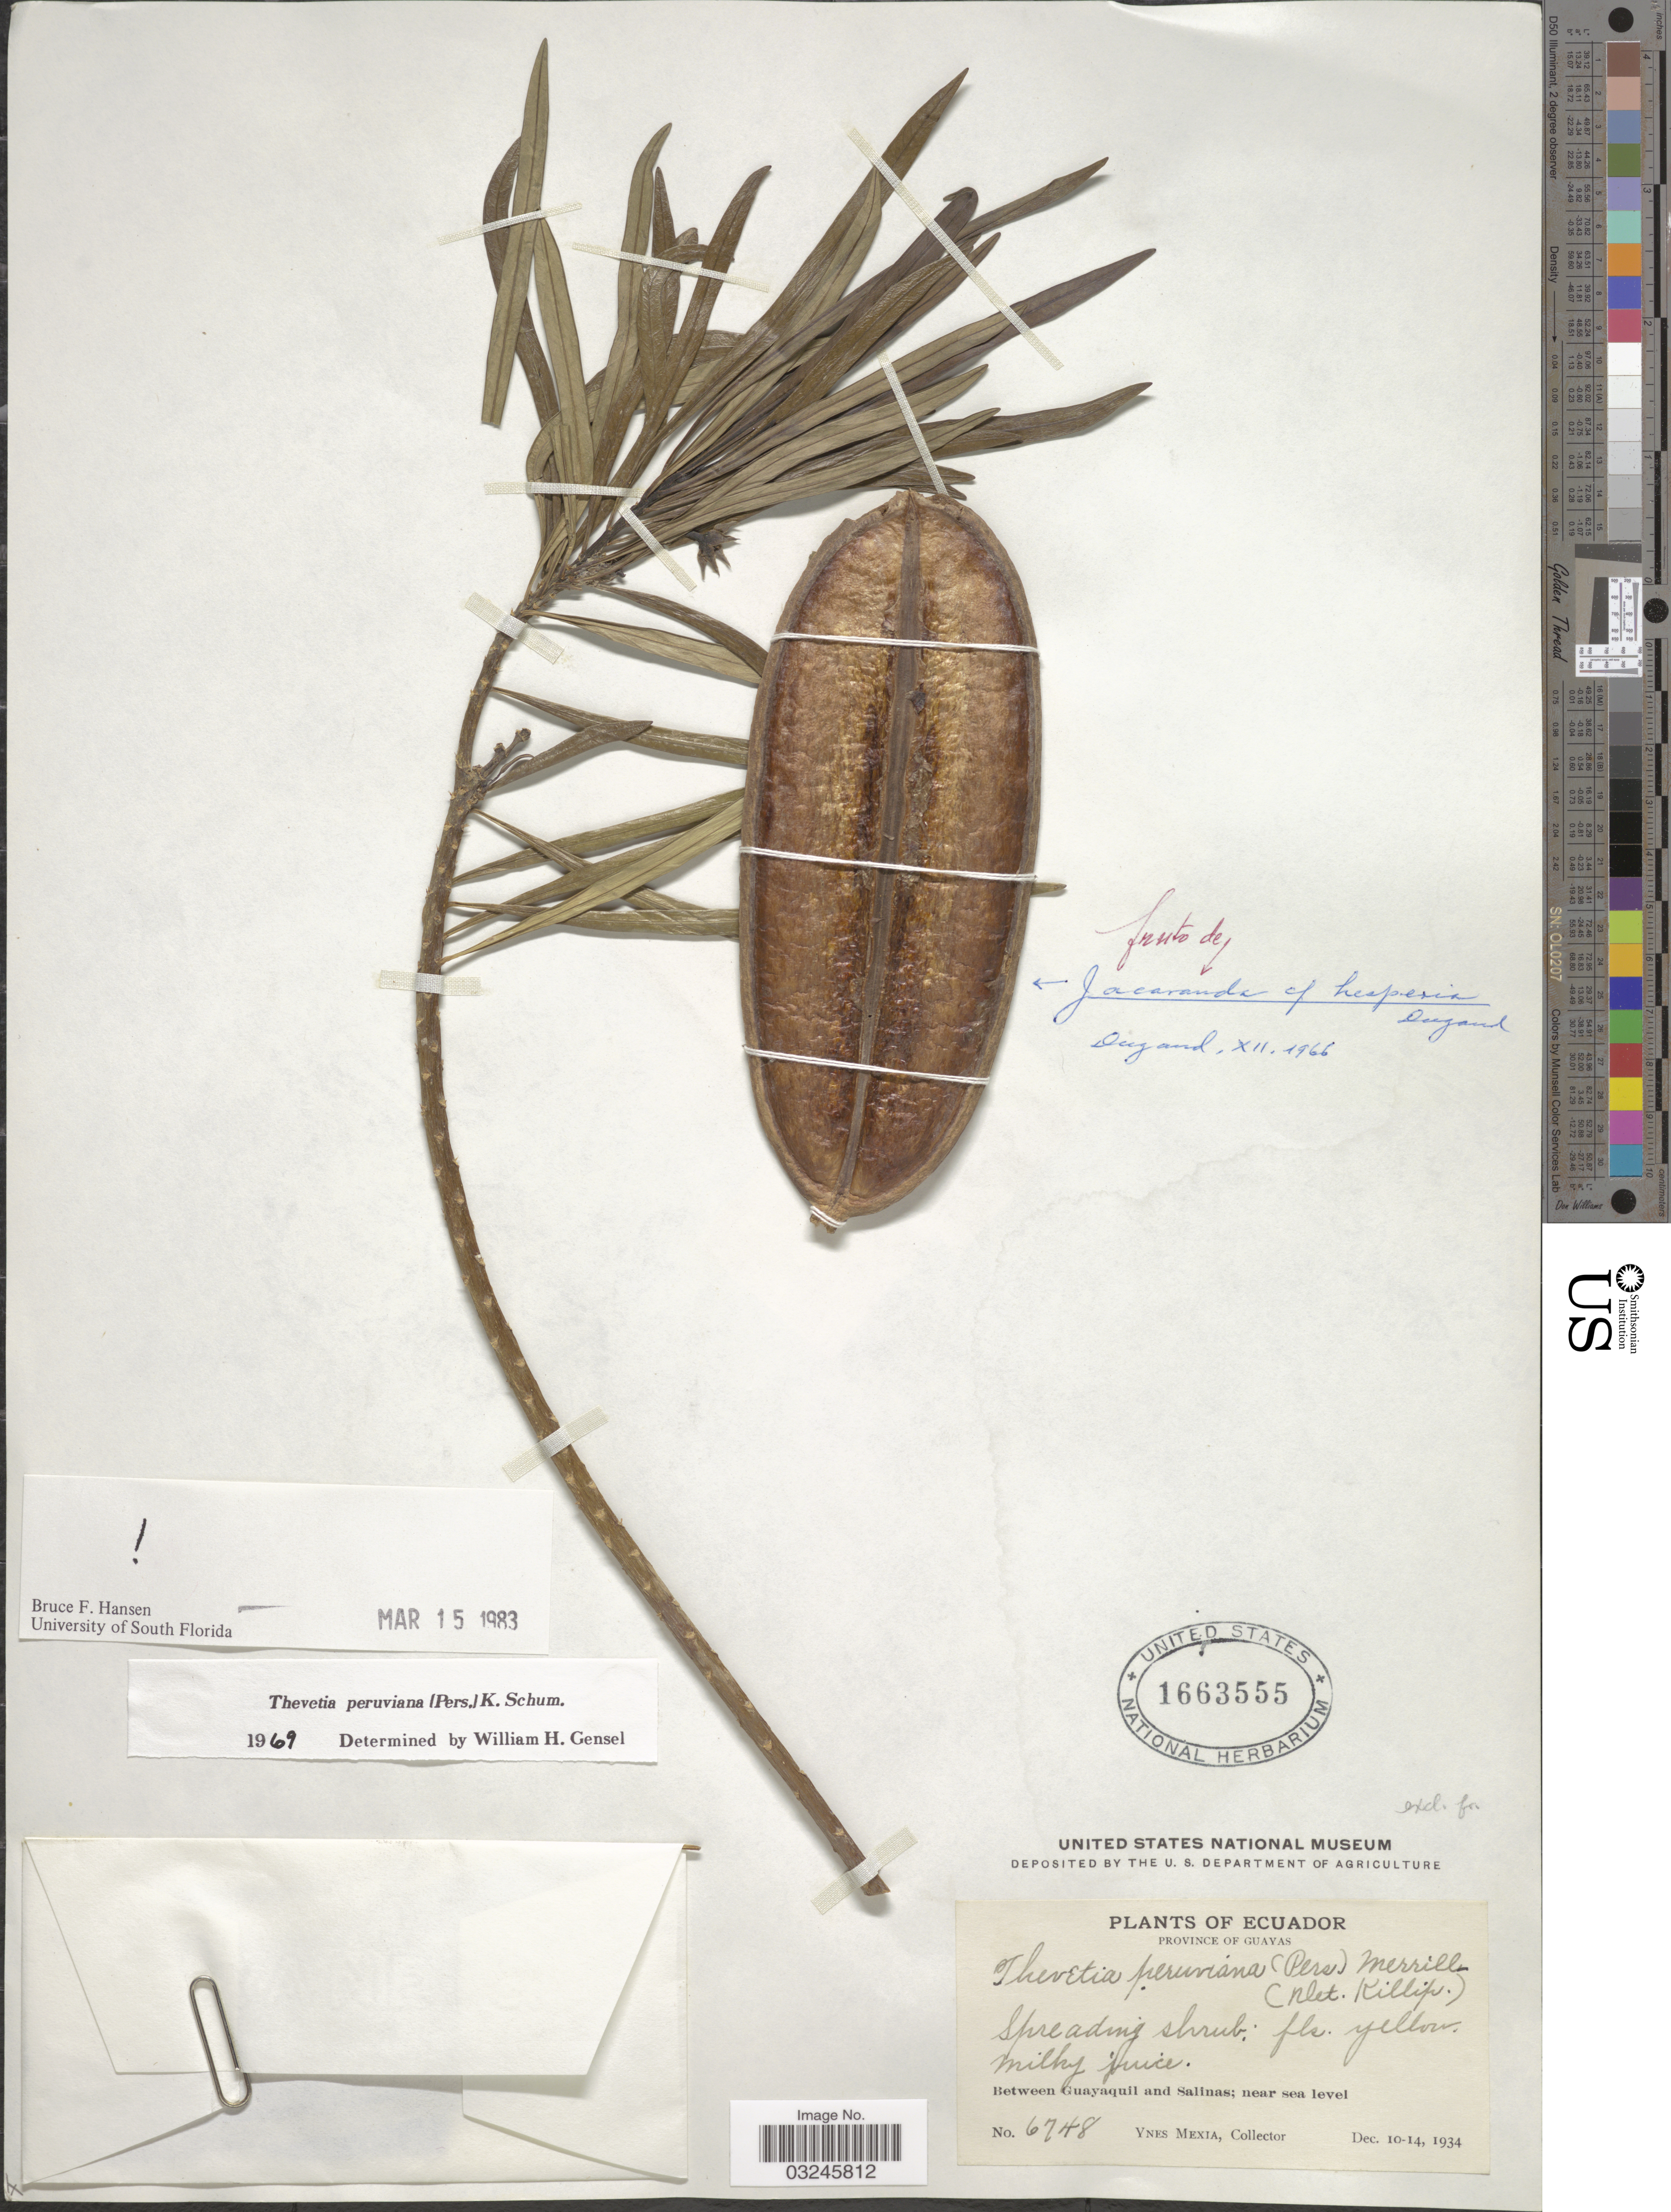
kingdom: Plantae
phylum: Tracheophyta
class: Magnoliopsida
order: Gentianales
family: Apocynaceae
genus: Thevetia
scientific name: Thevetia peruviana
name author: (Pers.) K. Schum.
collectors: Y. Mexia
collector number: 6748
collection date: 1934-12-10/1934-12-14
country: Ecuador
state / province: Guayas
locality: Province of Guayas, Between Guayaquil and Salinas.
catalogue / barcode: US 1663555